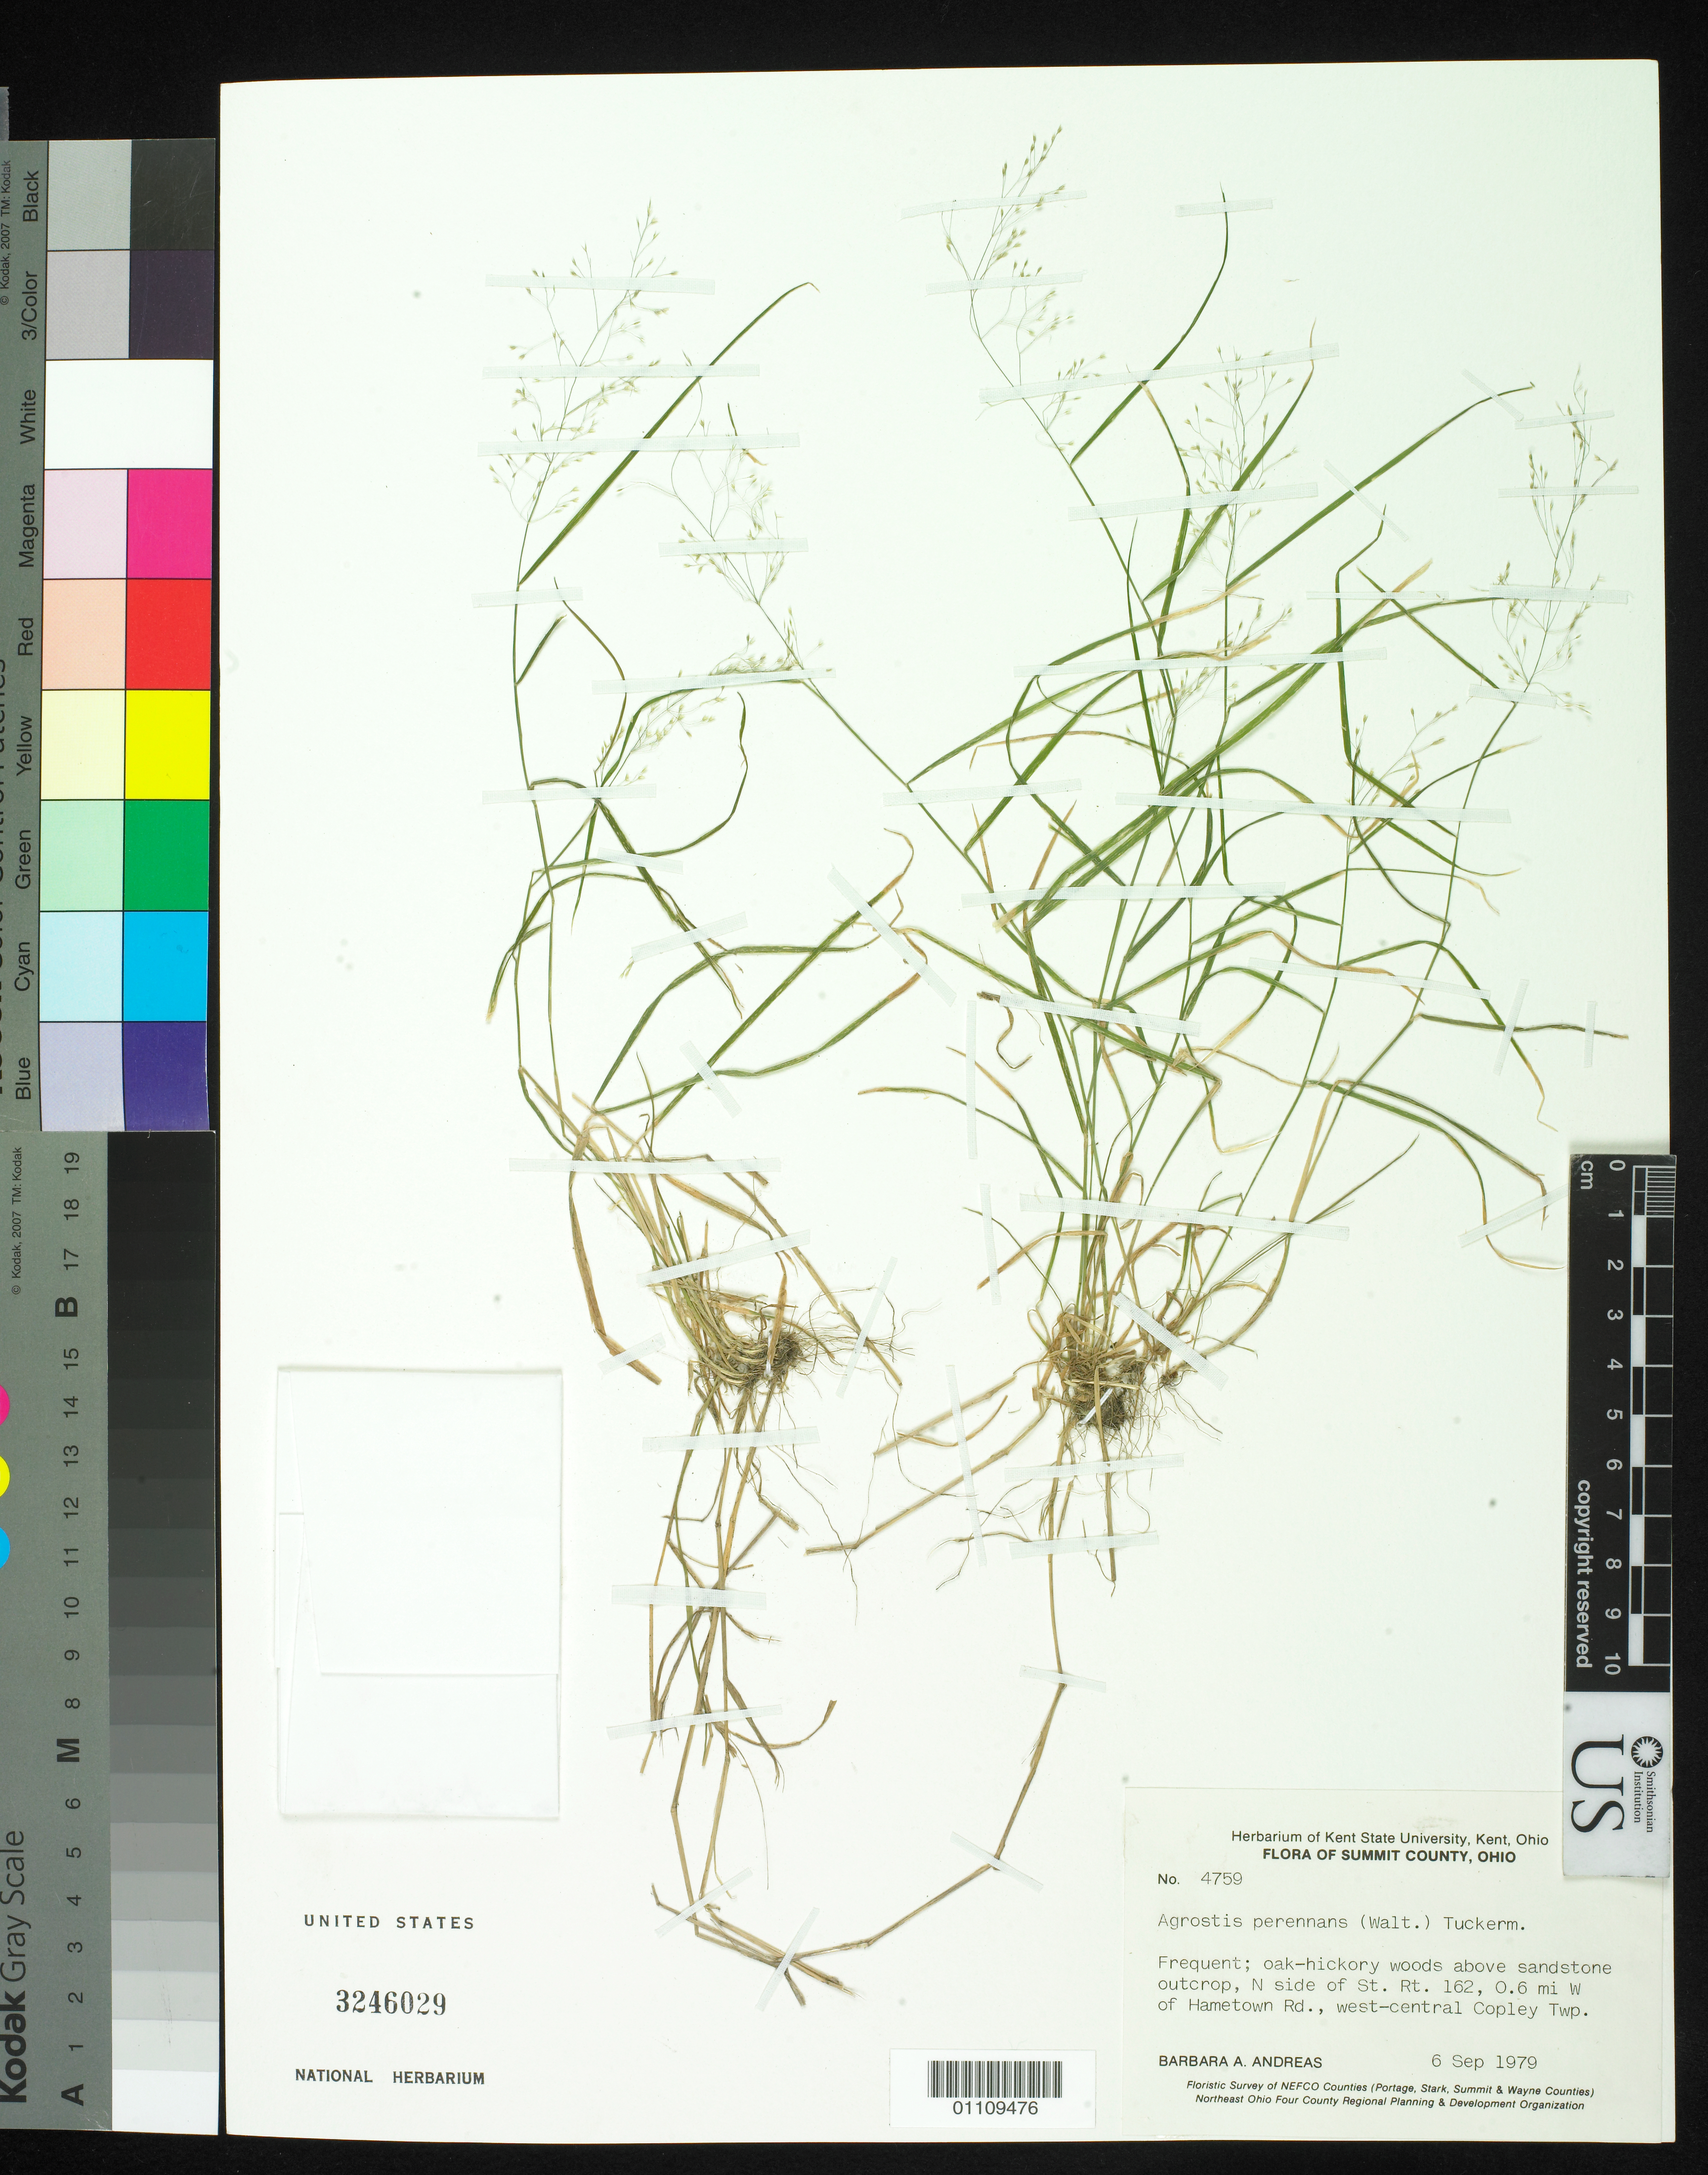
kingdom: Plantae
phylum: Tracheophyta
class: Liliopsida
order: Poales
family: Poaceae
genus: Agrostis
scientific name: Agrostis perennans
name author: (Walter) Tuck.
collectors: B. A. Andreas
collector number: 4759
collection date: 1979-09-06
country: United States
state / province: Ohio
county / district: Summit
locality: N side of St. Rt. 162, 0.6 mi. W of Hametown Rd., West-central Copley Twp.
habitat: above sandstone outcrop.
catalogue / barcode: US 3246029